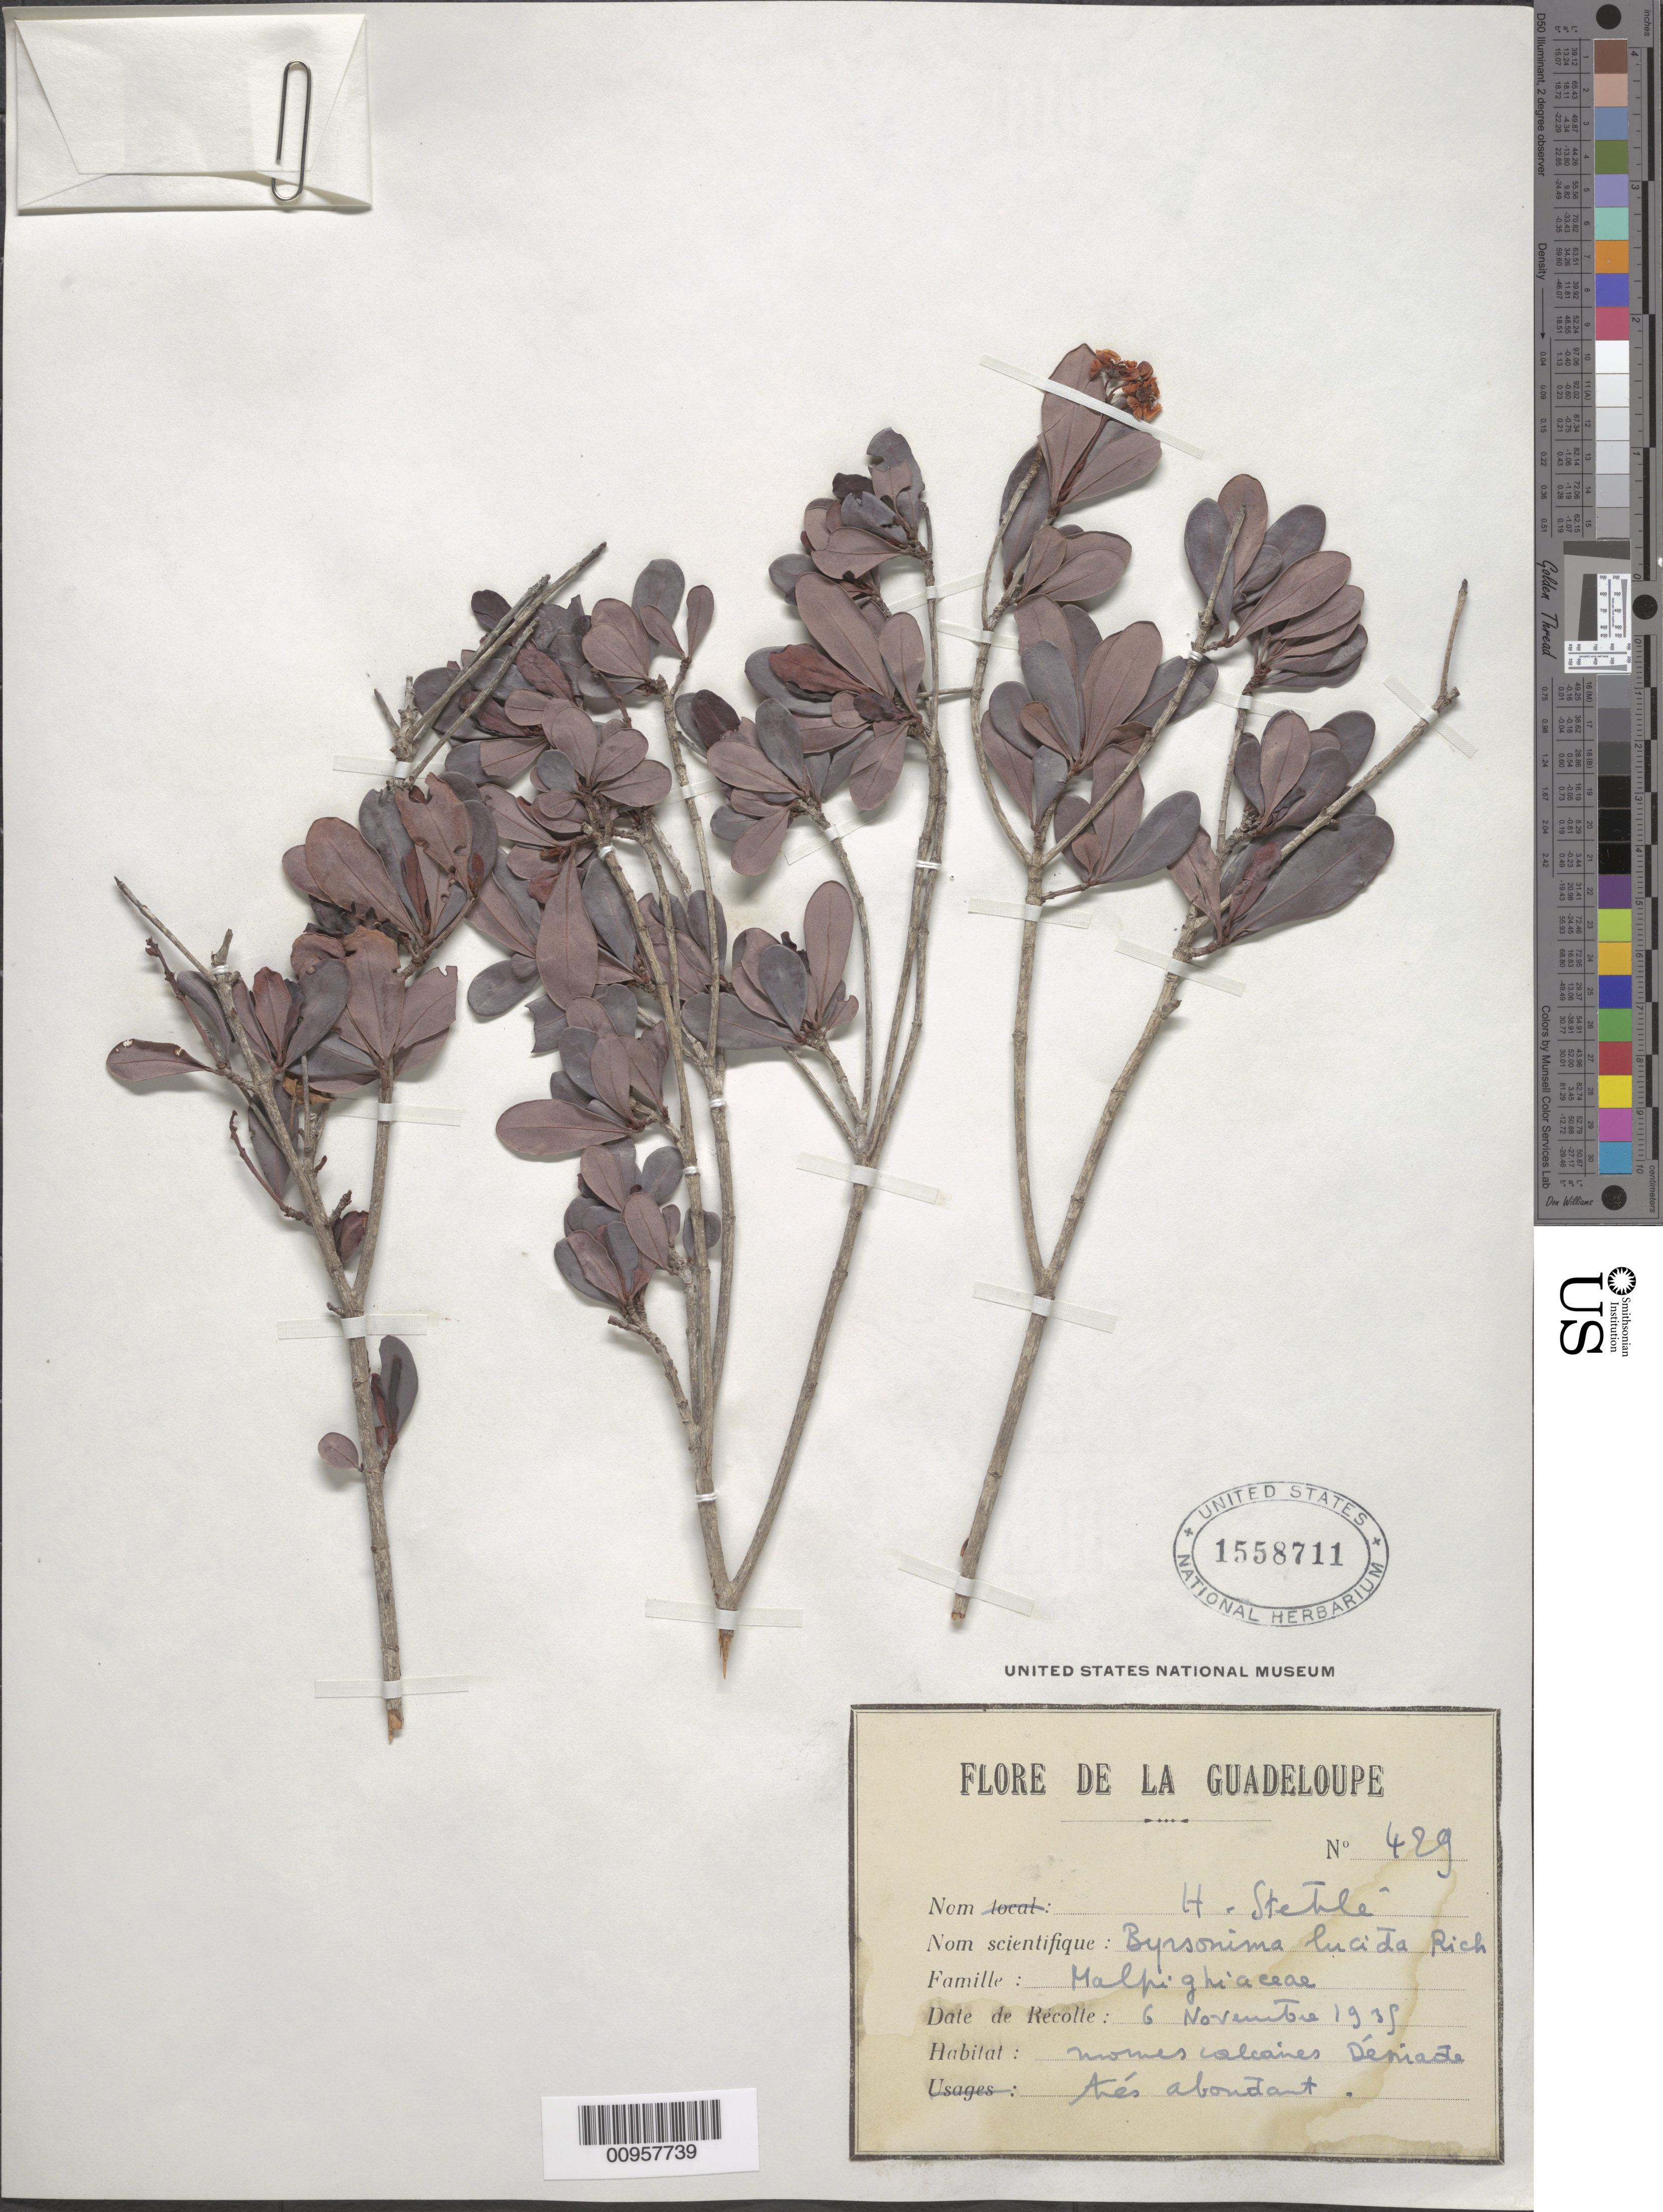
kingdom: Plantae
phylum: Tracheophyta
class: Magnoliopsida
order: Malpighiales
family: Malpighiaceae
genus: Byrsonima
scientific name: Byrsonima lucida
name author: (Mill.) DC.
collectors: H. Stehlé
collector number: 429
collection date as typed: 06 Nov 1939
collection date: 1939-11-06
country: Guadeloupe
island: La Désirade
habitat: Mornes calcaires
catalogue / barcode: US 1558711